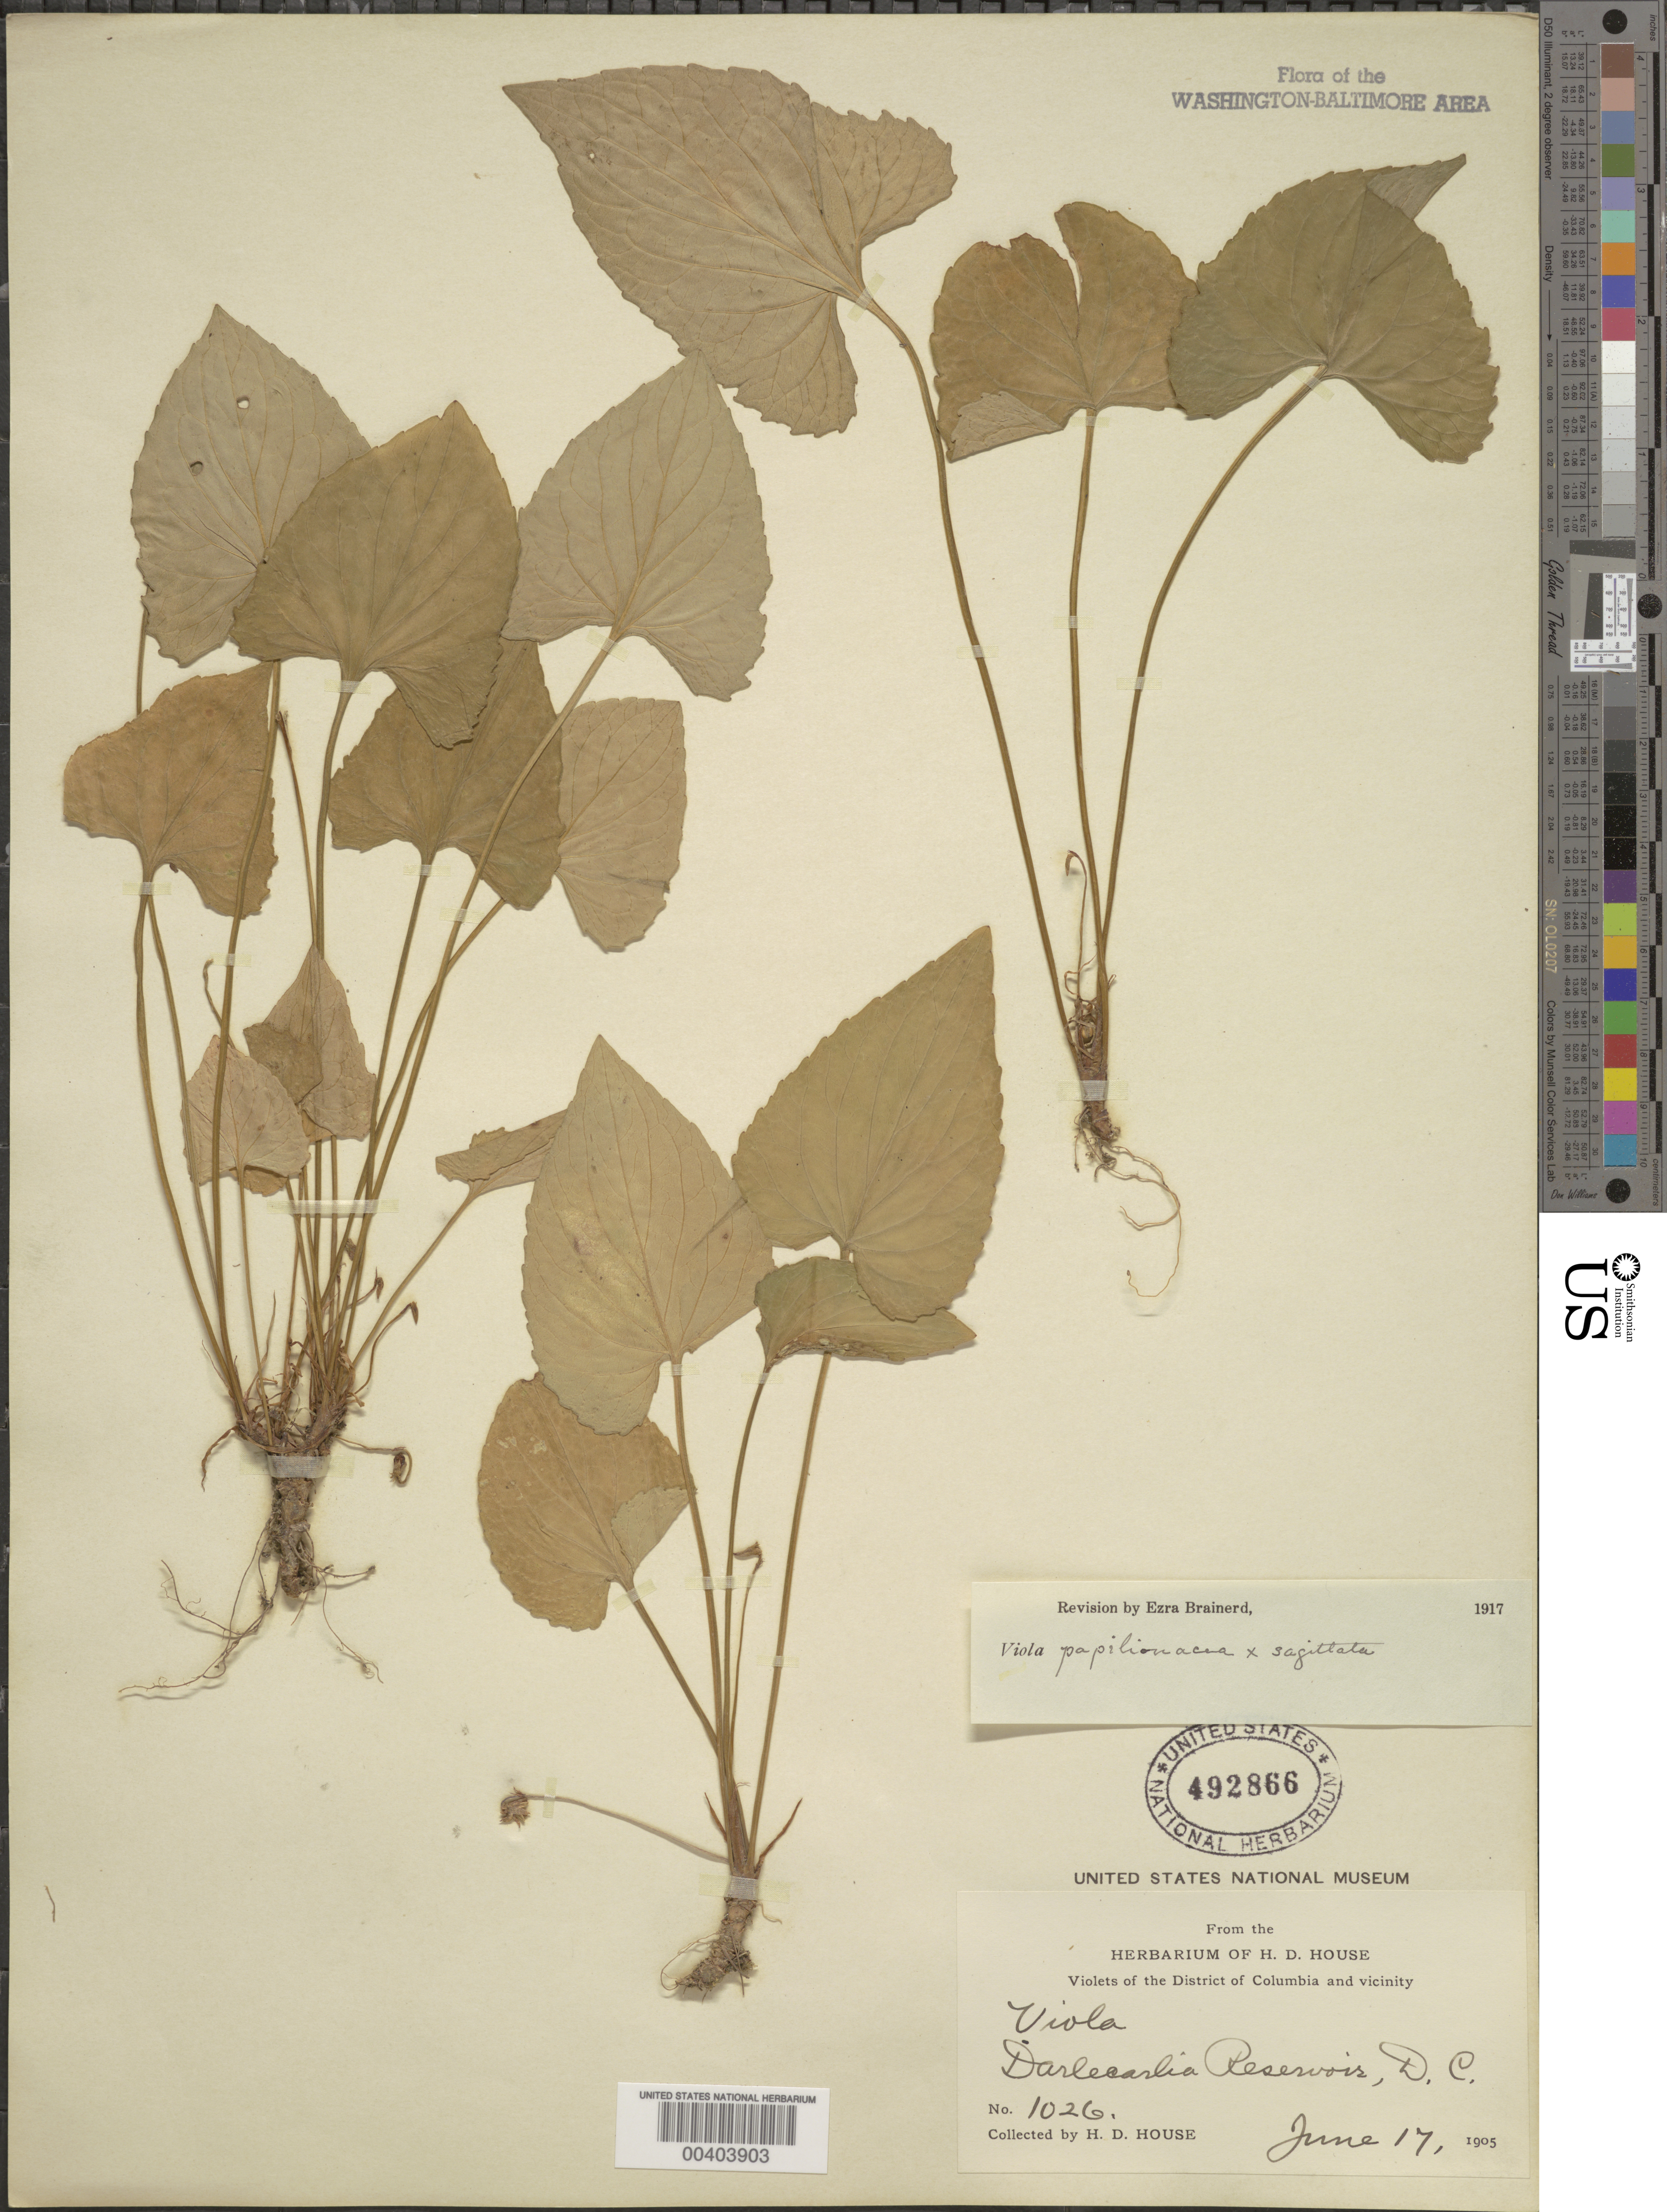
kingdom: Plantae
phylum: Tracheophyta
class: Magnoliopsida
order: Malpighiales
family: Violaceae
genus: Viola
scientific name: Viola papilionacea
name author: Pursh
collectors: H. D. House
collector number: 1026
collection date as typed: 17 Jun 1905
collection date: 1905-06-17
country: United States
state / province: District of Columbia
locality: Dalecarlia Reservoir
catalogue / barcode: US 492866